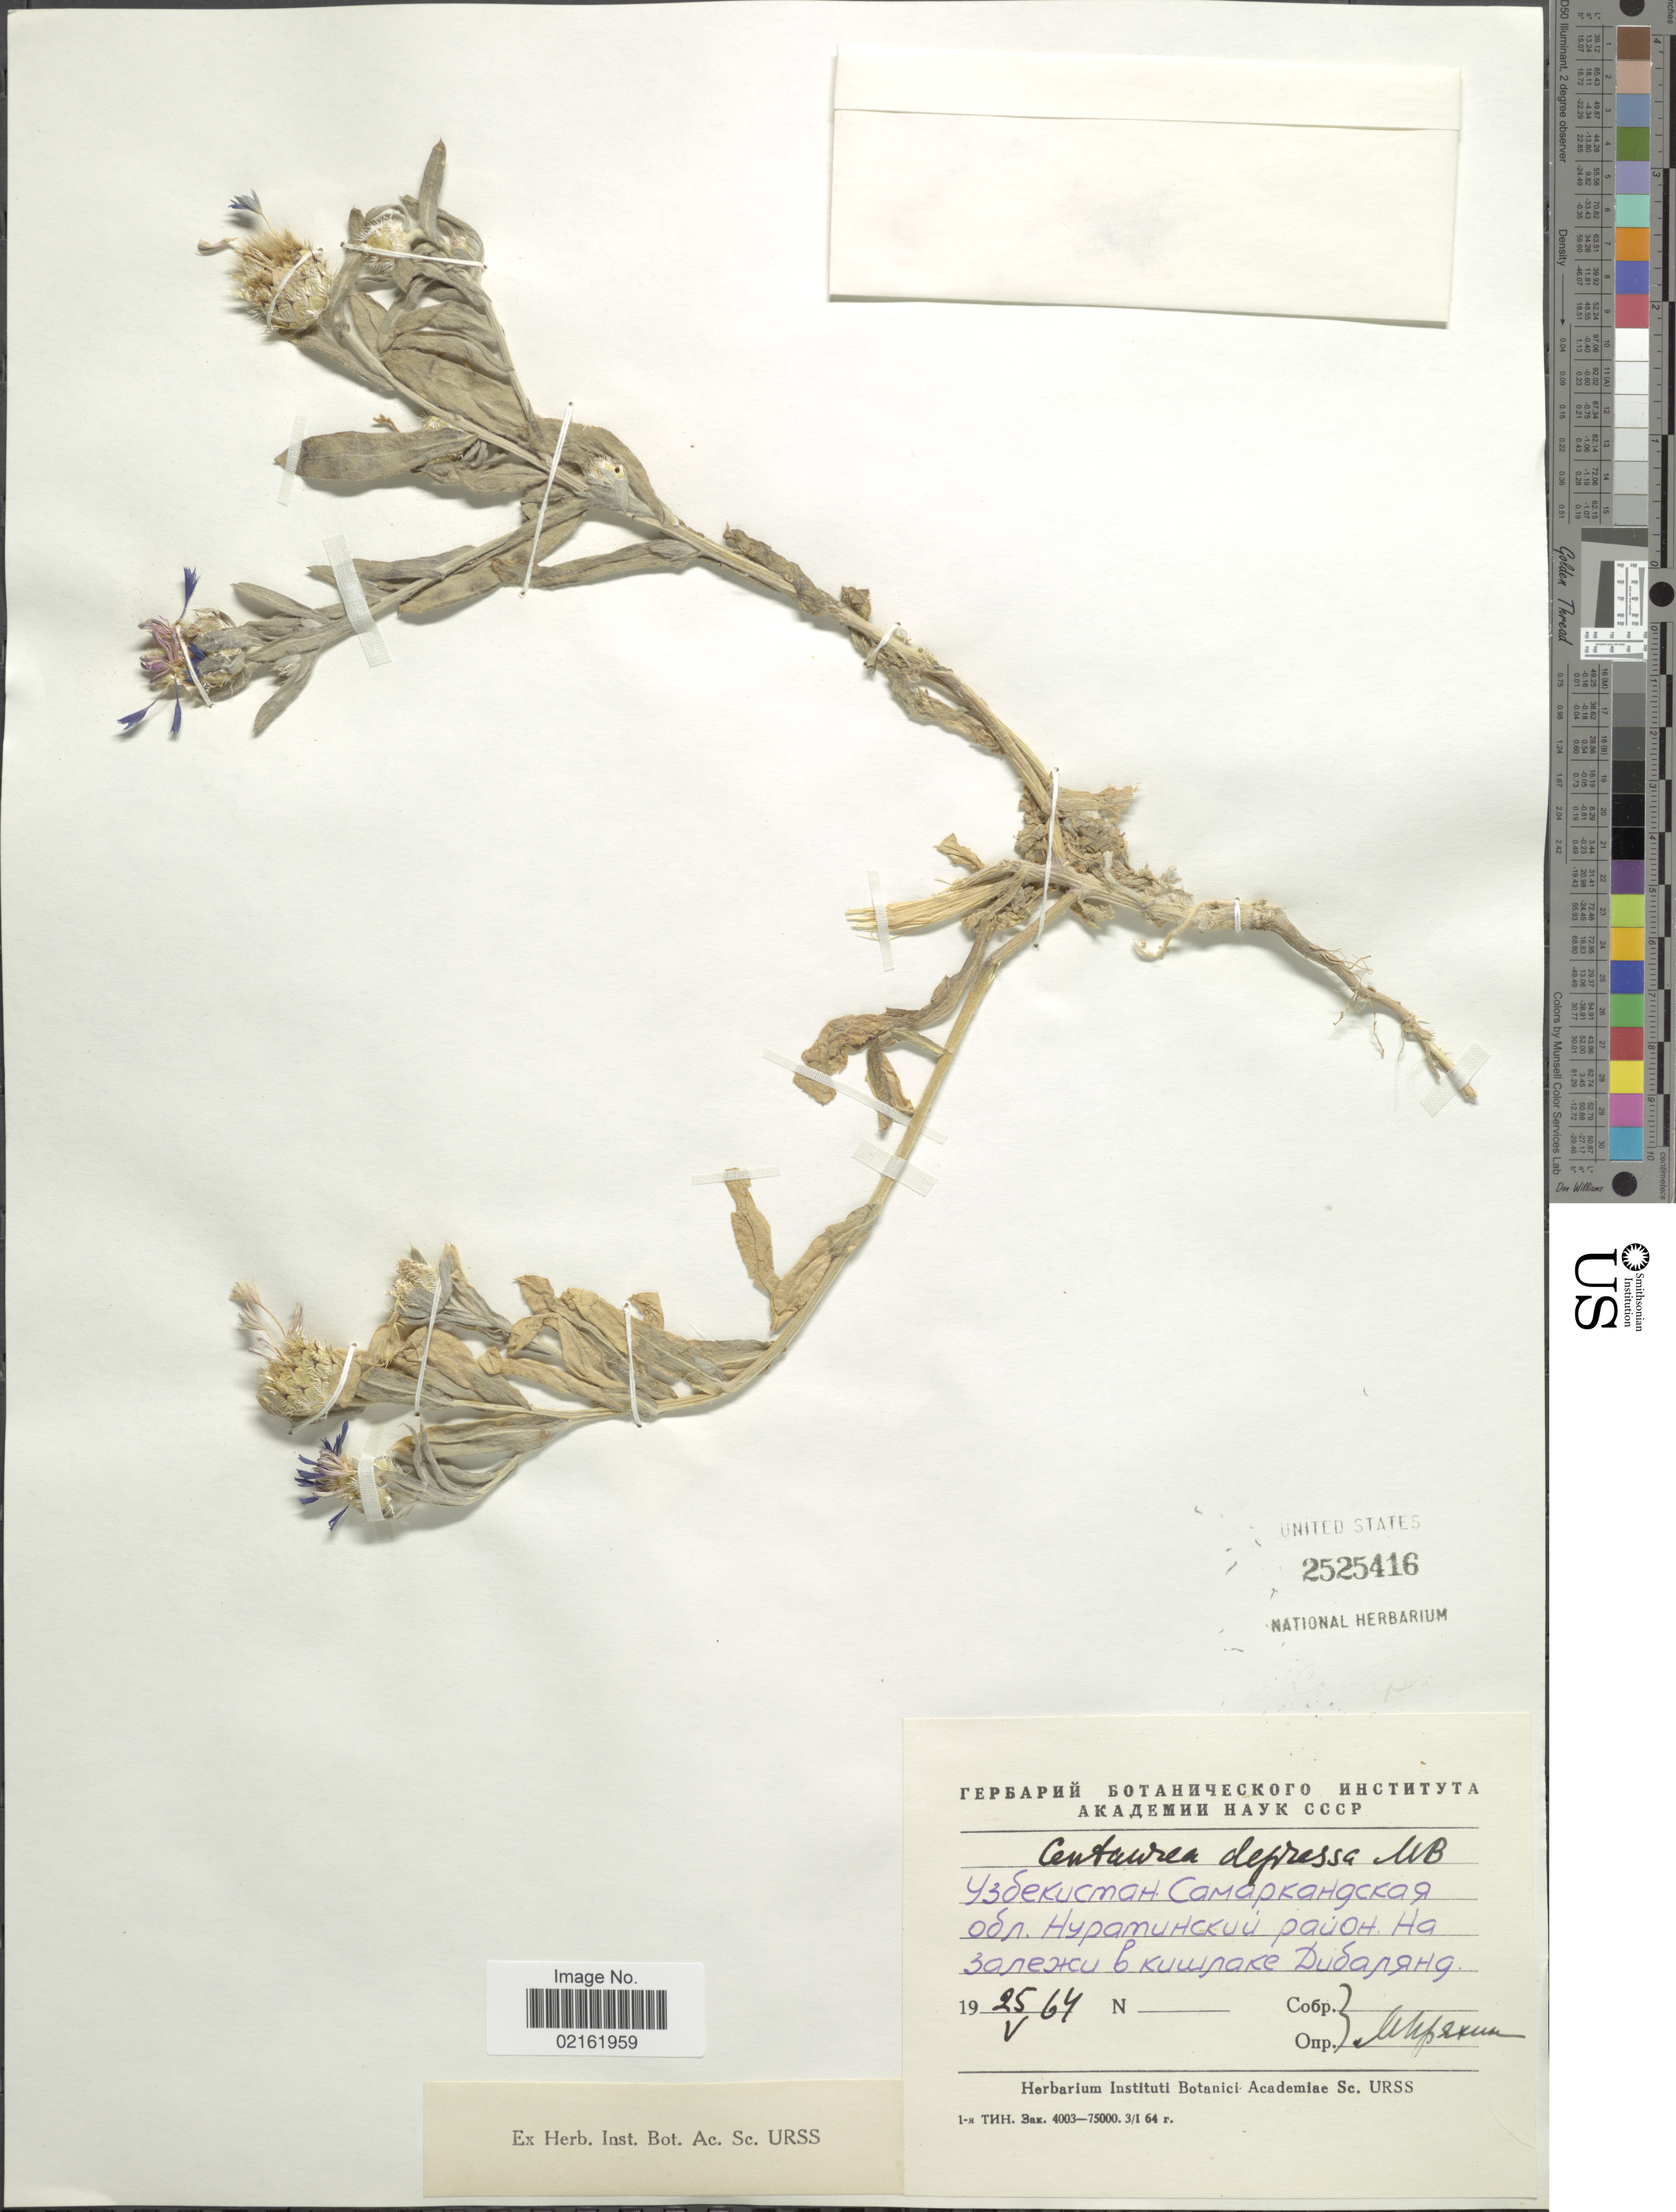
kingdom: Plantae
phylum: Tracheophyta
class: Magnoliopsida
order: Asterales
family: Asteraceae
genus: Centaurea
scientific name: Centaurea depressa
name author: M. Bieb.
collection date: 1964-05-25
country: Uzbekistan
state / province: Samarqand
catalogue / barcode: US 2525416